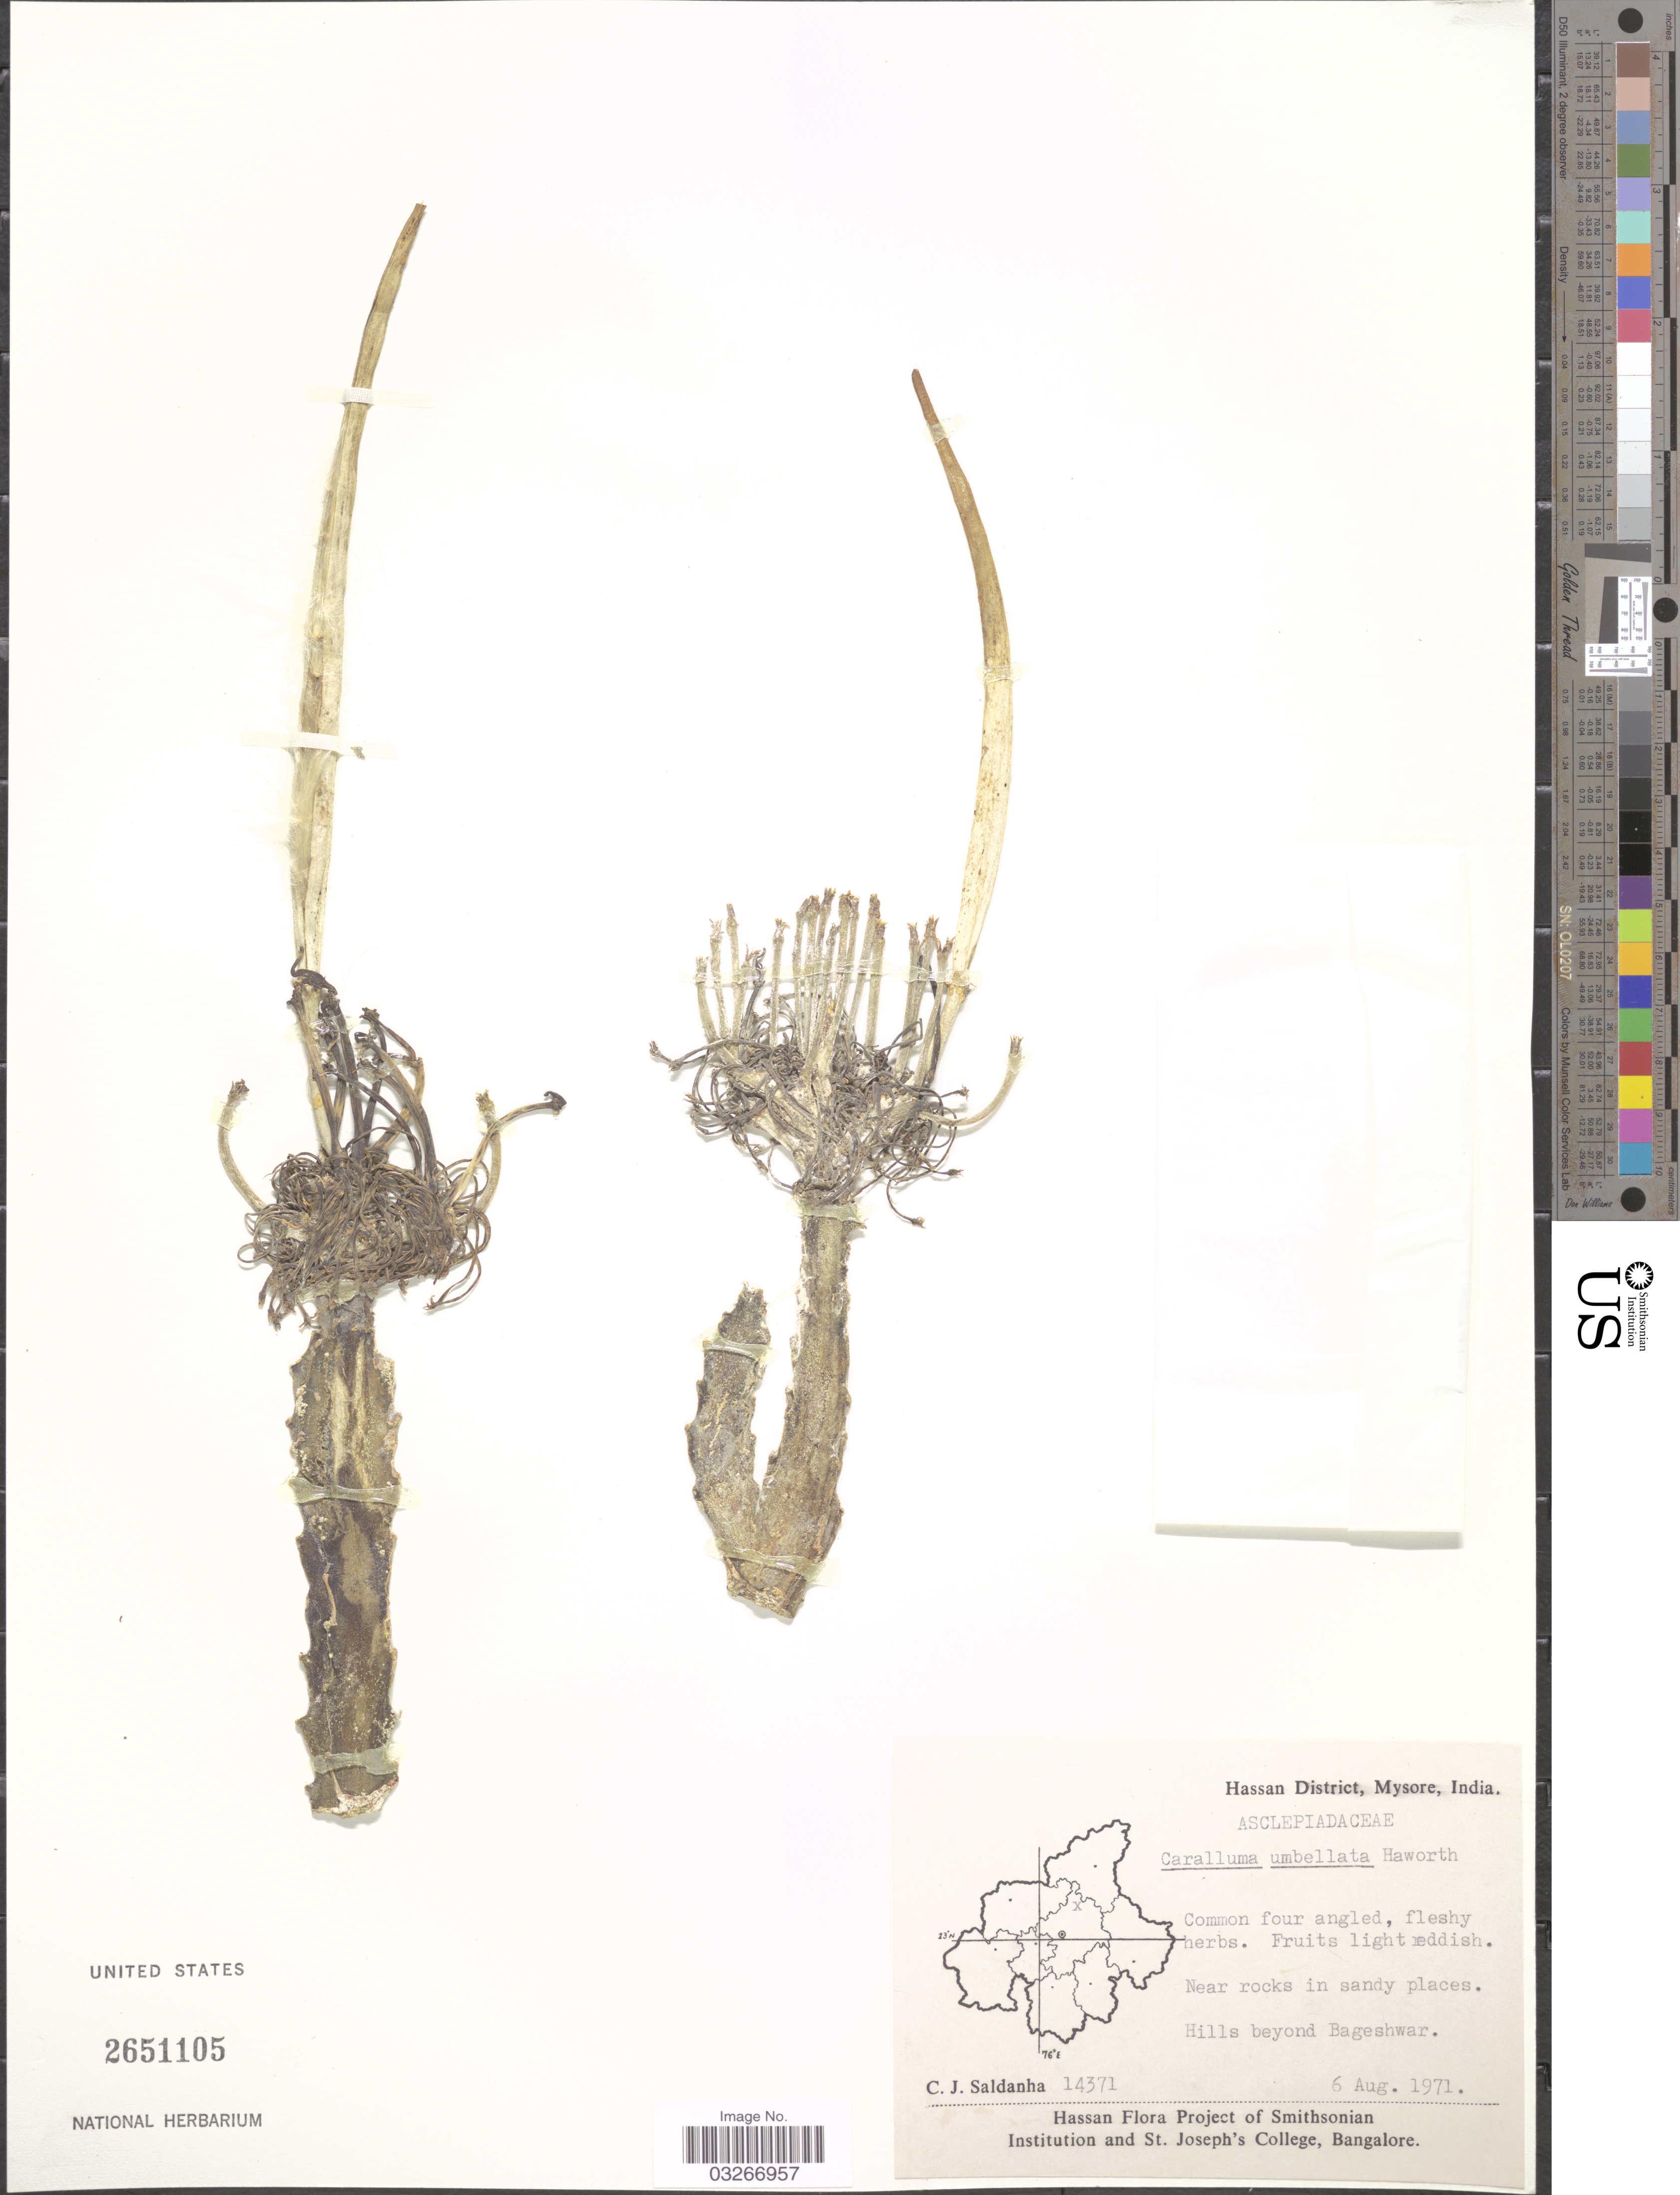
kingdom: Plantae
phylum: Tracheophyta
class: Magnoliopsida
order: Gentianales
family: Apocynaceae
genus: Caralluma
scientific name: Caralluma umbellata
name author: Haw.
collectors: C. J. Saldanha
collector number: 14371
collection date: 1971-08-06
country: India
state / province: Karnataka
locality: Hassan District, Mysore. Hills beyond Bageshwar.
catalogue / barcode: US 2651105